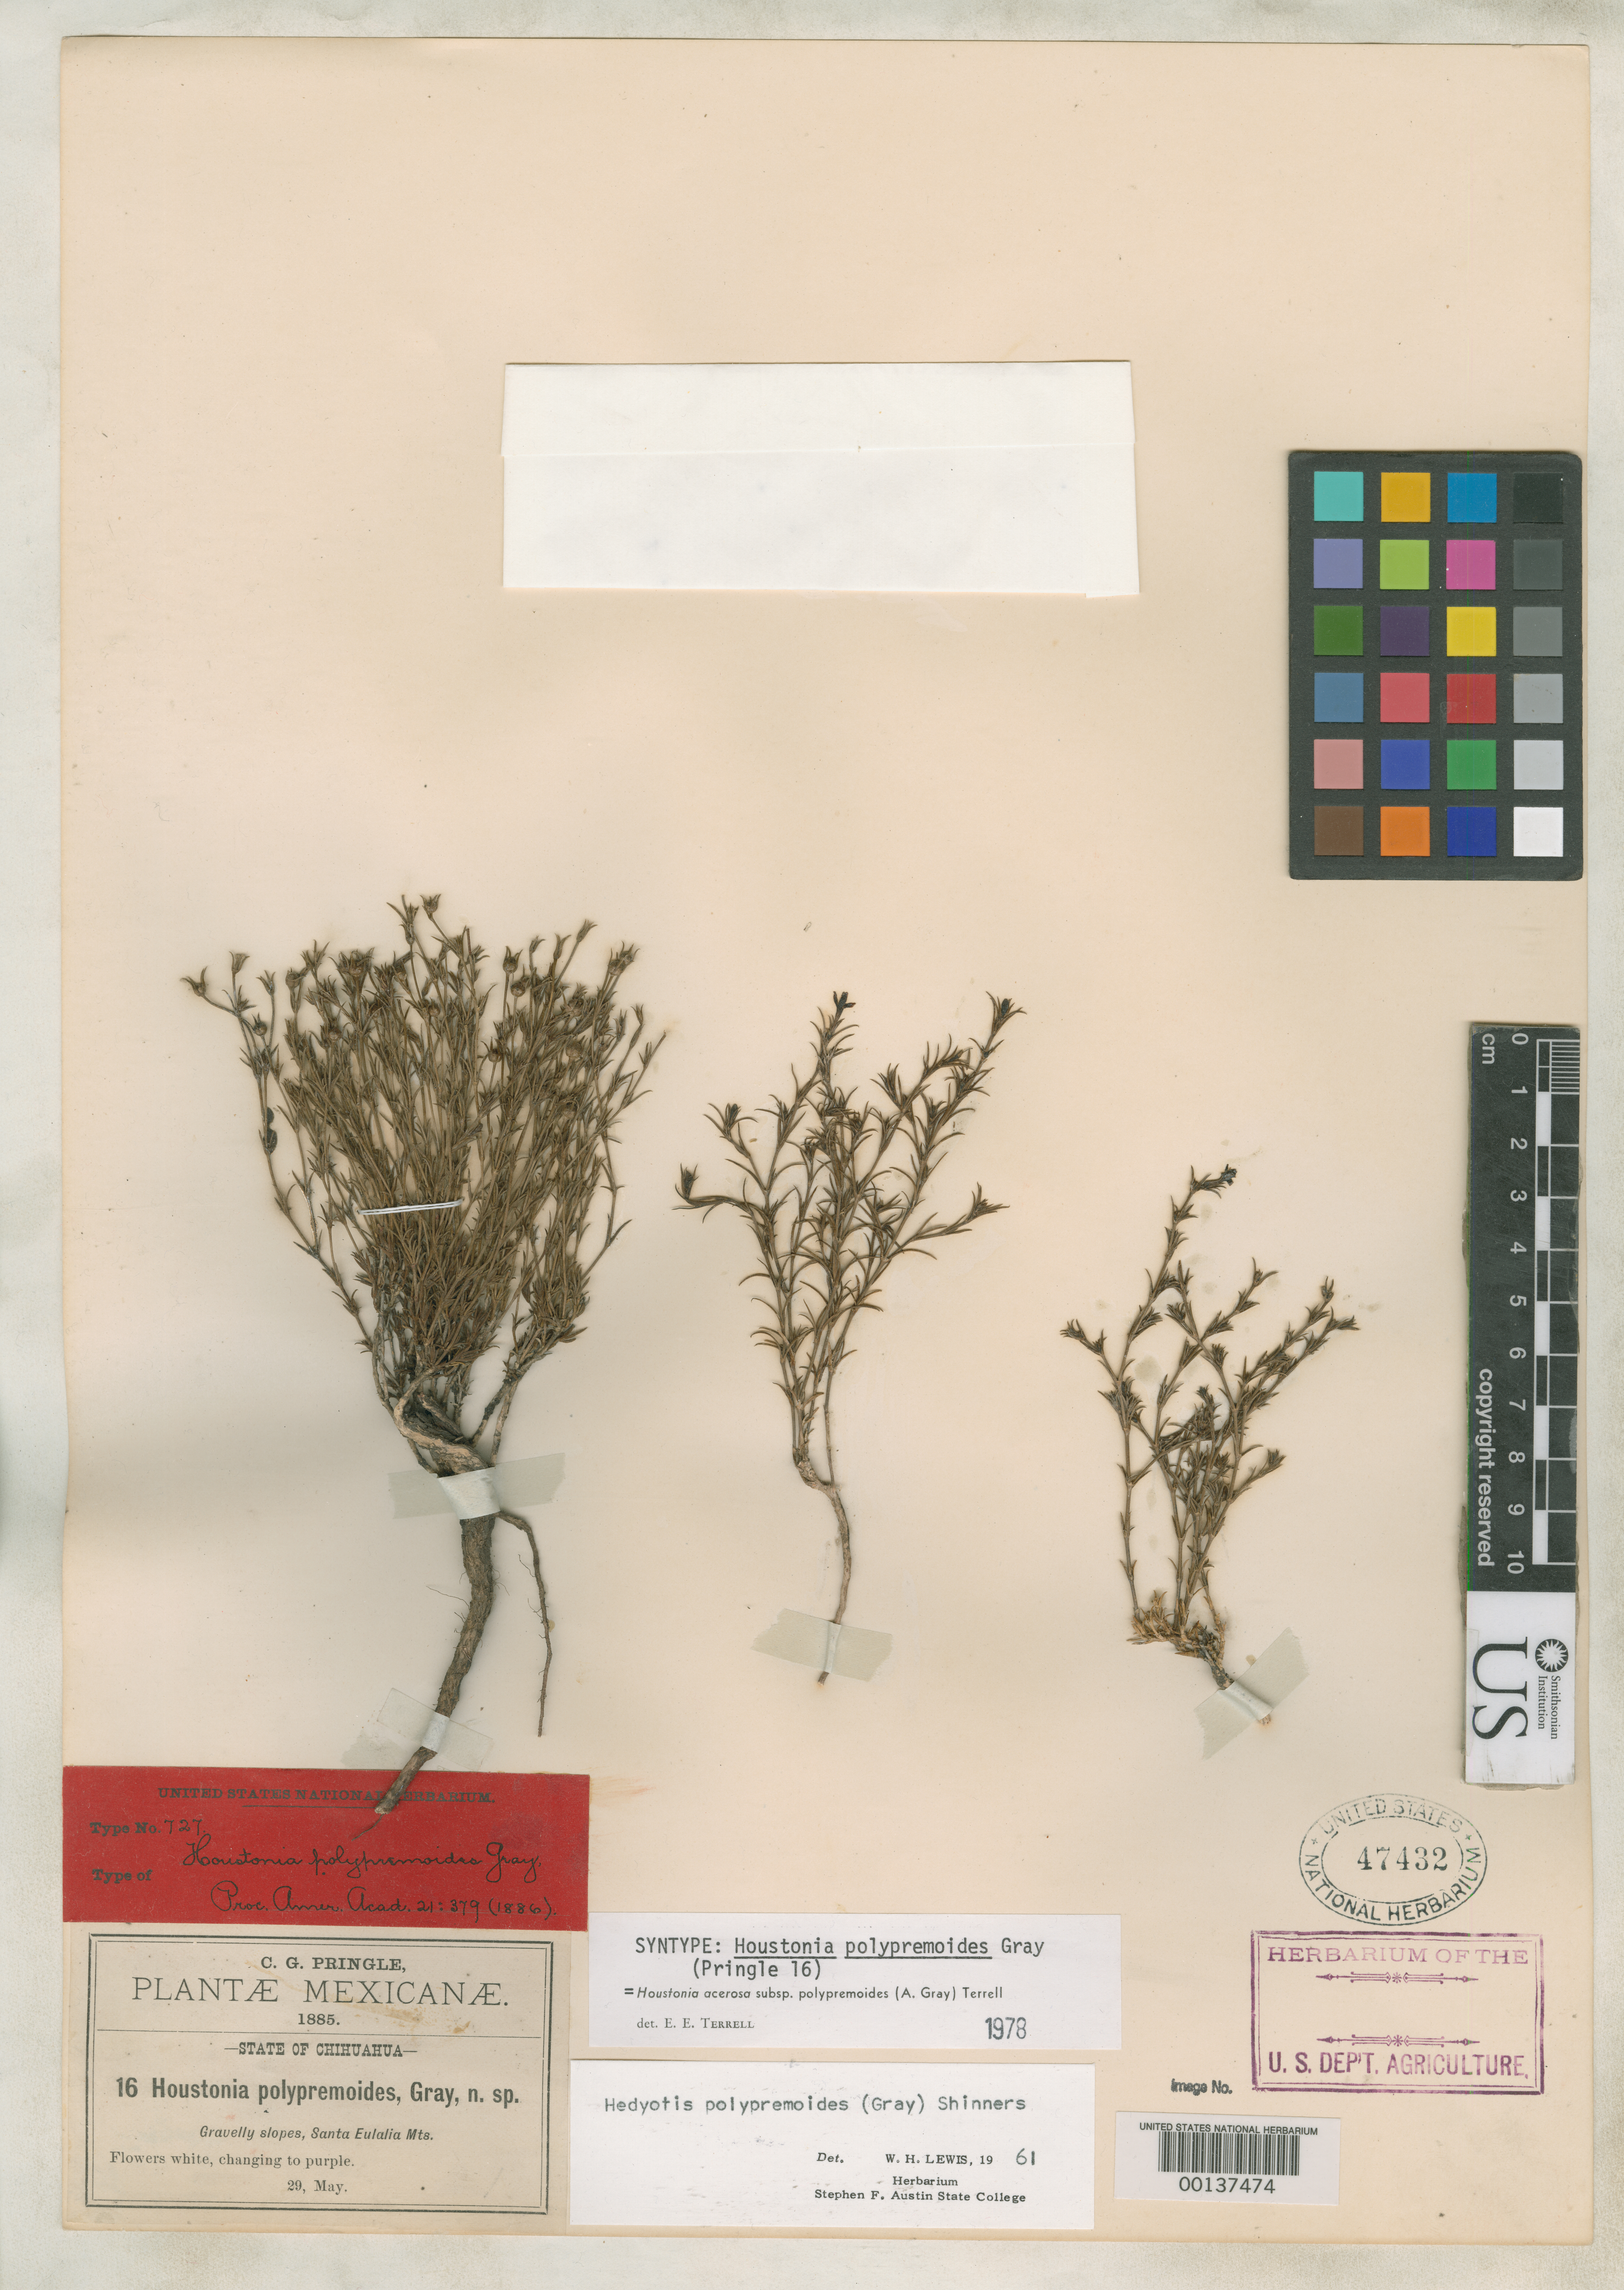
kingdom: Plantae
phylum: Tracheophyta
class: Magnoliopsida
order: Gentianales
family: Rubiaceae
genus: Houstonia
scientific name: Houstonia polypremoides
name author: A. Gray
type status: Isosyntype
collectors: C. G. Pringle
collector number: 16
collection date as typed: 29 May 1885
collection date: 1885-05-29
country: Mexico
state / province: Chihuahua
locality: Santa Eulalia Mts., near Chihuahua.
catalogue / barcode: US 47432